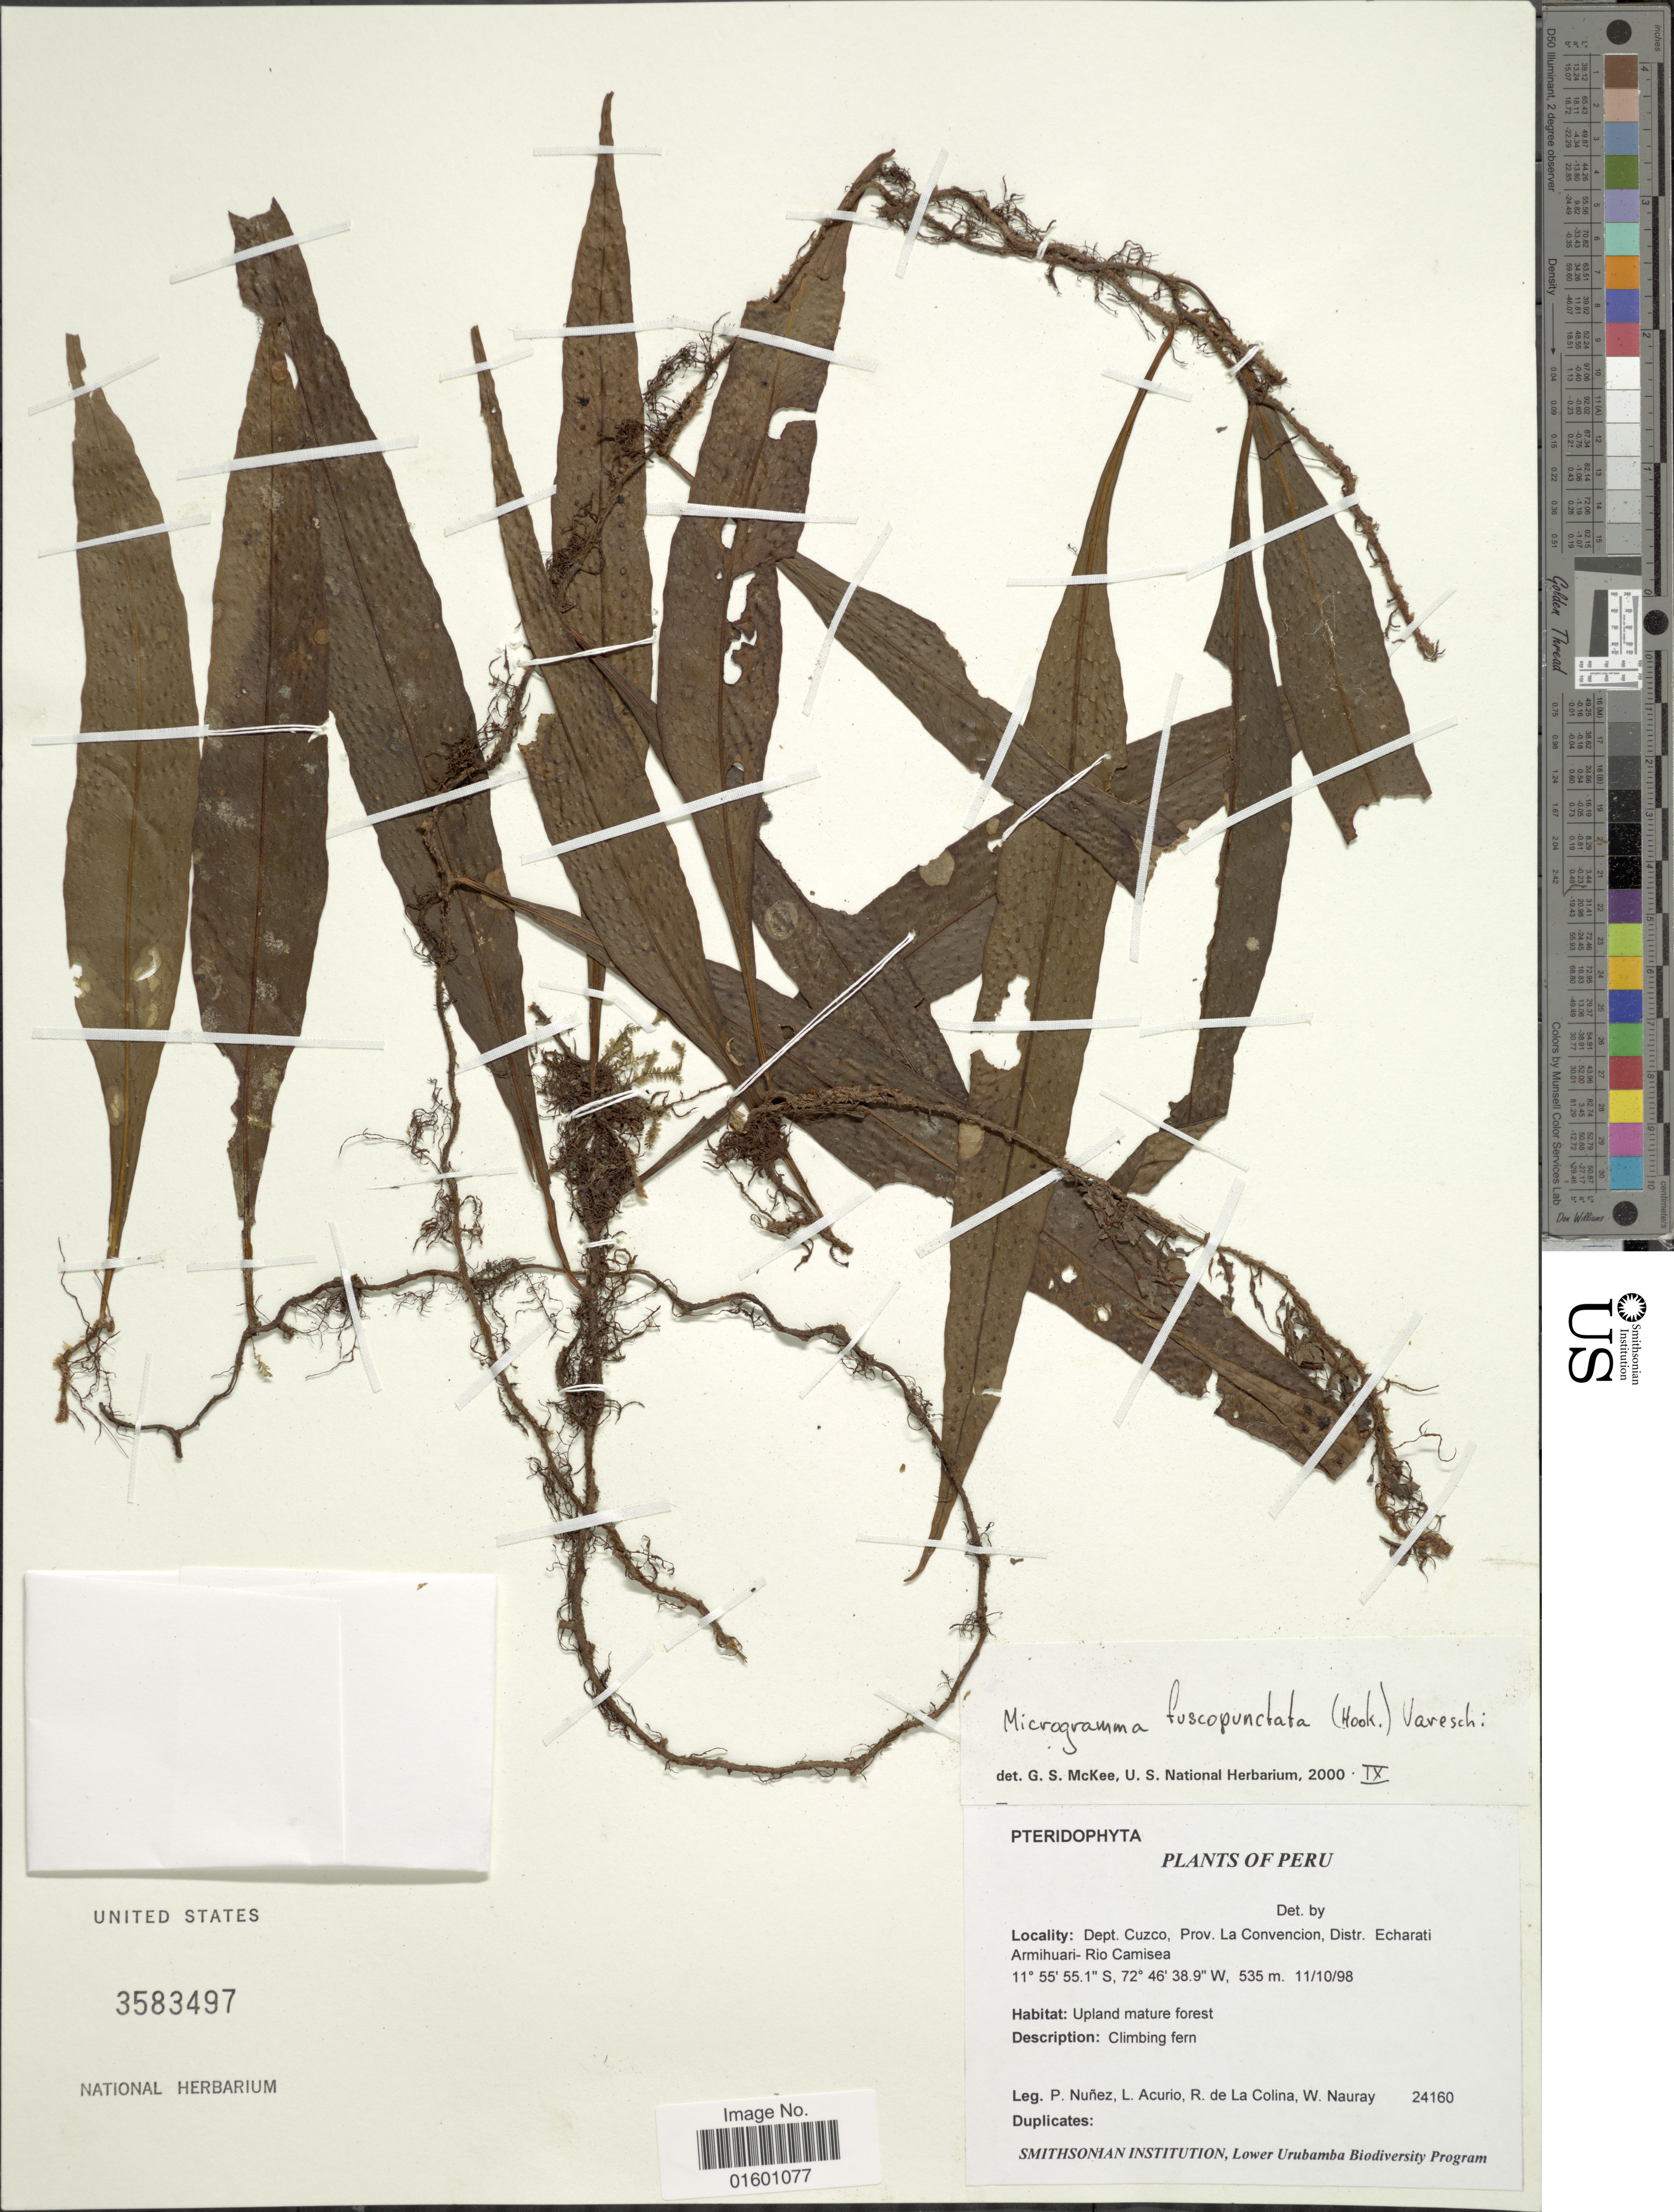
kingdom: Plantae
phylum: Tracheophyta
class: Polypodiopsida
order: Polypodiales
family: Polypodiaceae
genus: Microgramma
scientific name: Microgramma dictyophylla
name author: (Kunze ex Mett.) de la Sota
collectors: P. Nuñez V., R. de La Colina & W. Nauray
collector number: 24160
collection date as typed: Transcribed d/m/y: 11/10/98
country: Peru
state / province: Cusco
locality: Prov.La Convencion, Distr. Echarati Armihuari - Rio Camisea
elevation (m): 535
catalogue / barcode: US 3583497